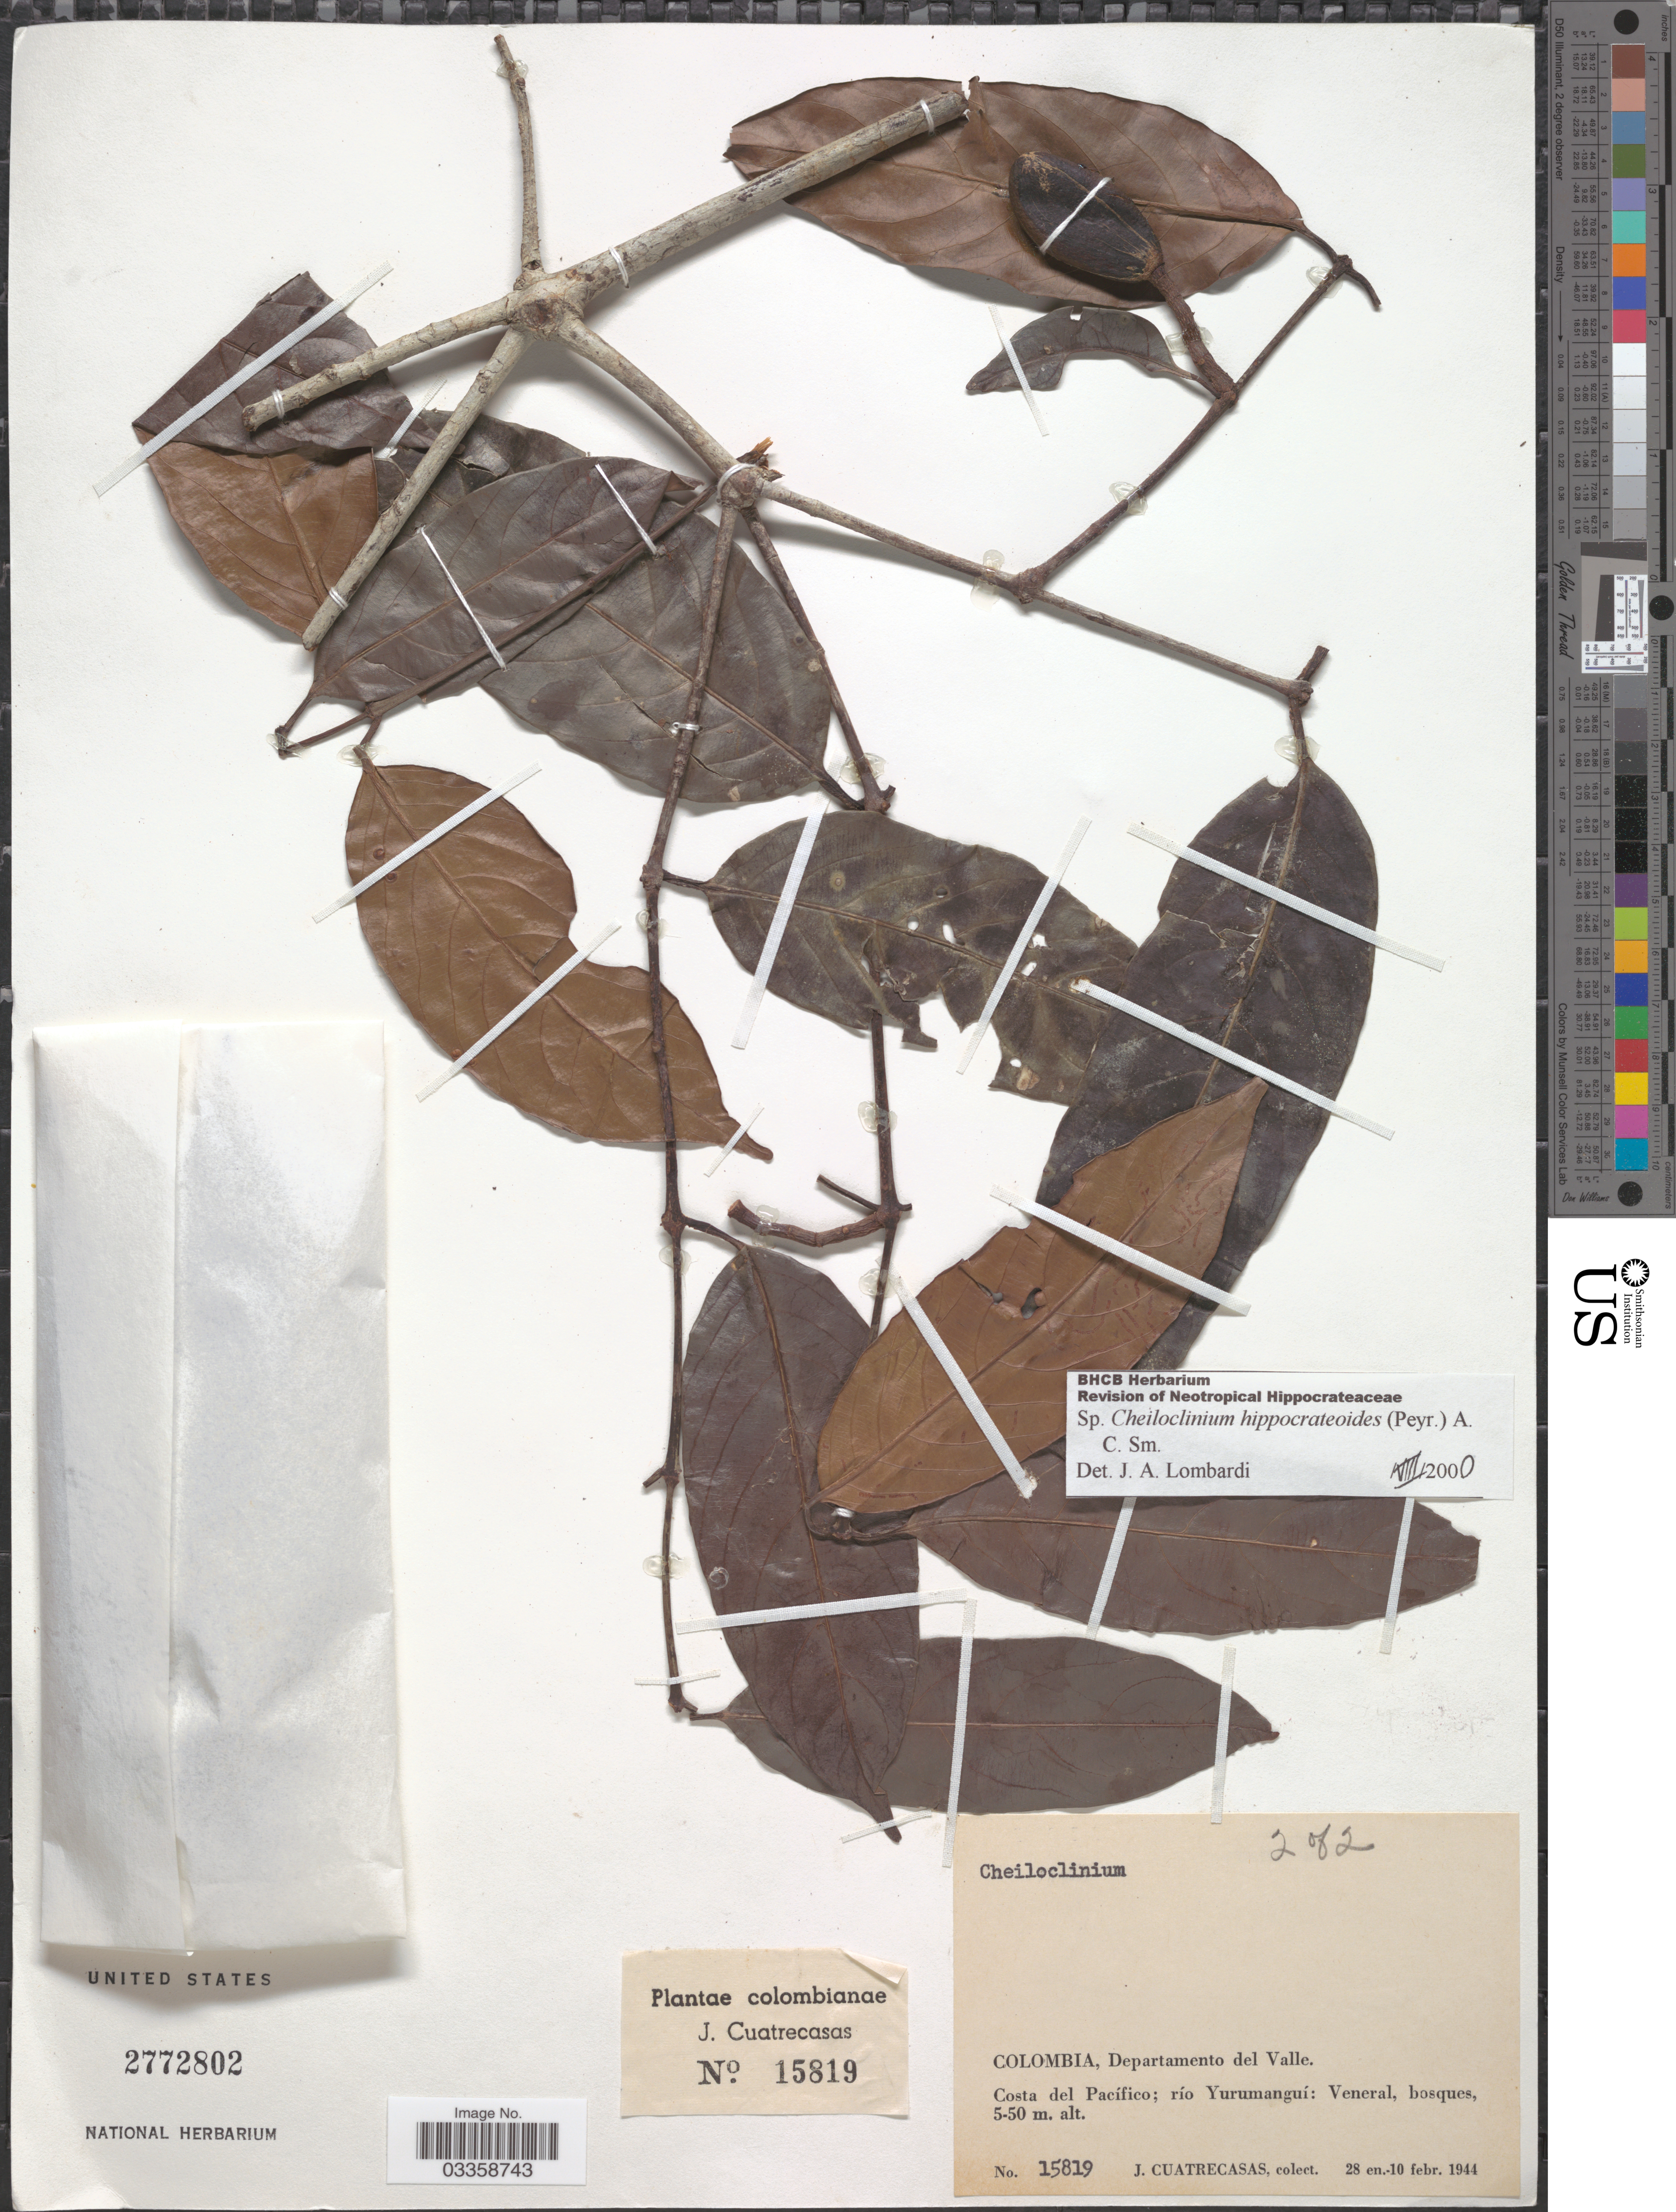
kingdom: Plantae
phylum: Tracheophyta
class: Magnoliopsida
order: Celastrales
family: Celastraceae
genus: Cheiloclinium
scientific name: Cheiloclinium hippocrateoides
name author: (Peyr.) A.C. Sm.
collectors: J. Cuatrecasas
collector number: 15819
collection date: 1944-01-28/1944-02-10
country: Colombia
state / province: Valle del Cauca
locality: Departamento del Valle. Costa del Pacífico; río Yurumanguí: Veneral, bosques.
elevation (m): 5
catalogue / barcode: US 2772802